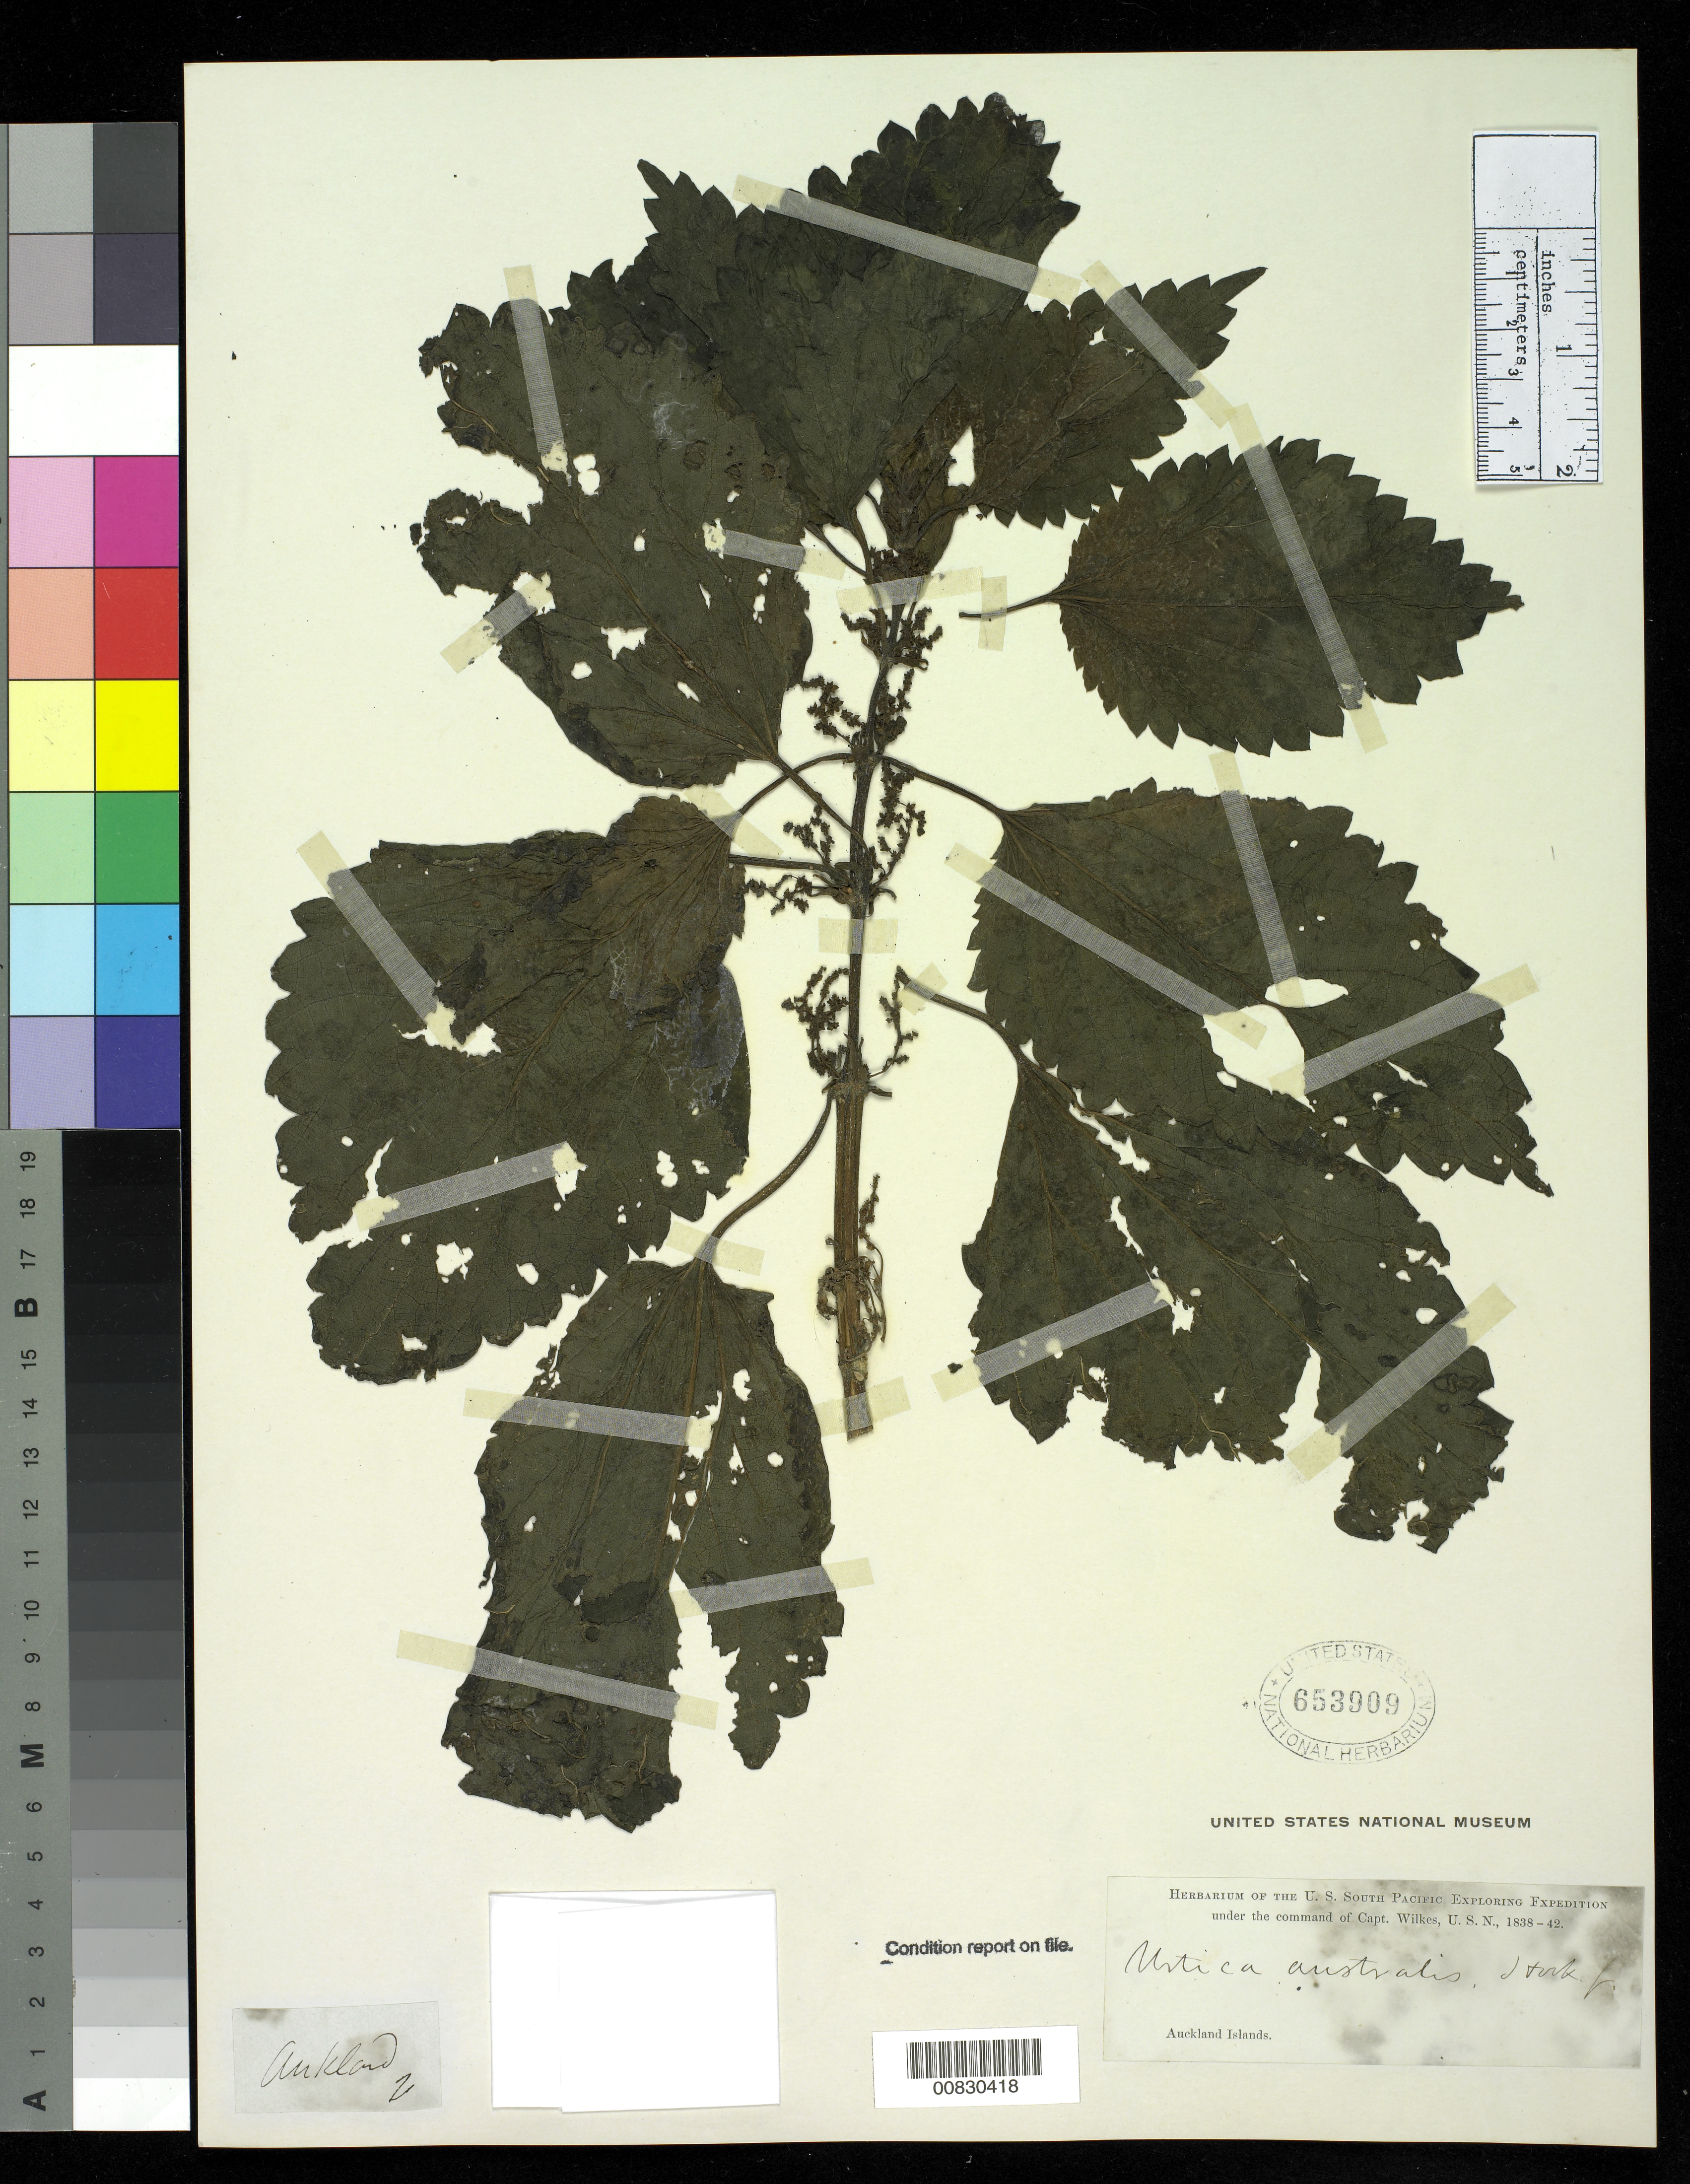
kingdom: Plantae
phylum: Tracheophyta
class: Magnoliopsida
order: Rosales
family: Urticaceae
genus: Urtica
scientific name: Urtica australis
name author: Hook. f.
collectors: Wilkes Explor. Exped.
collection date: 1838/1842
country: New Zealand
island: Auckland Islands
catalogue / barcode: US 653909